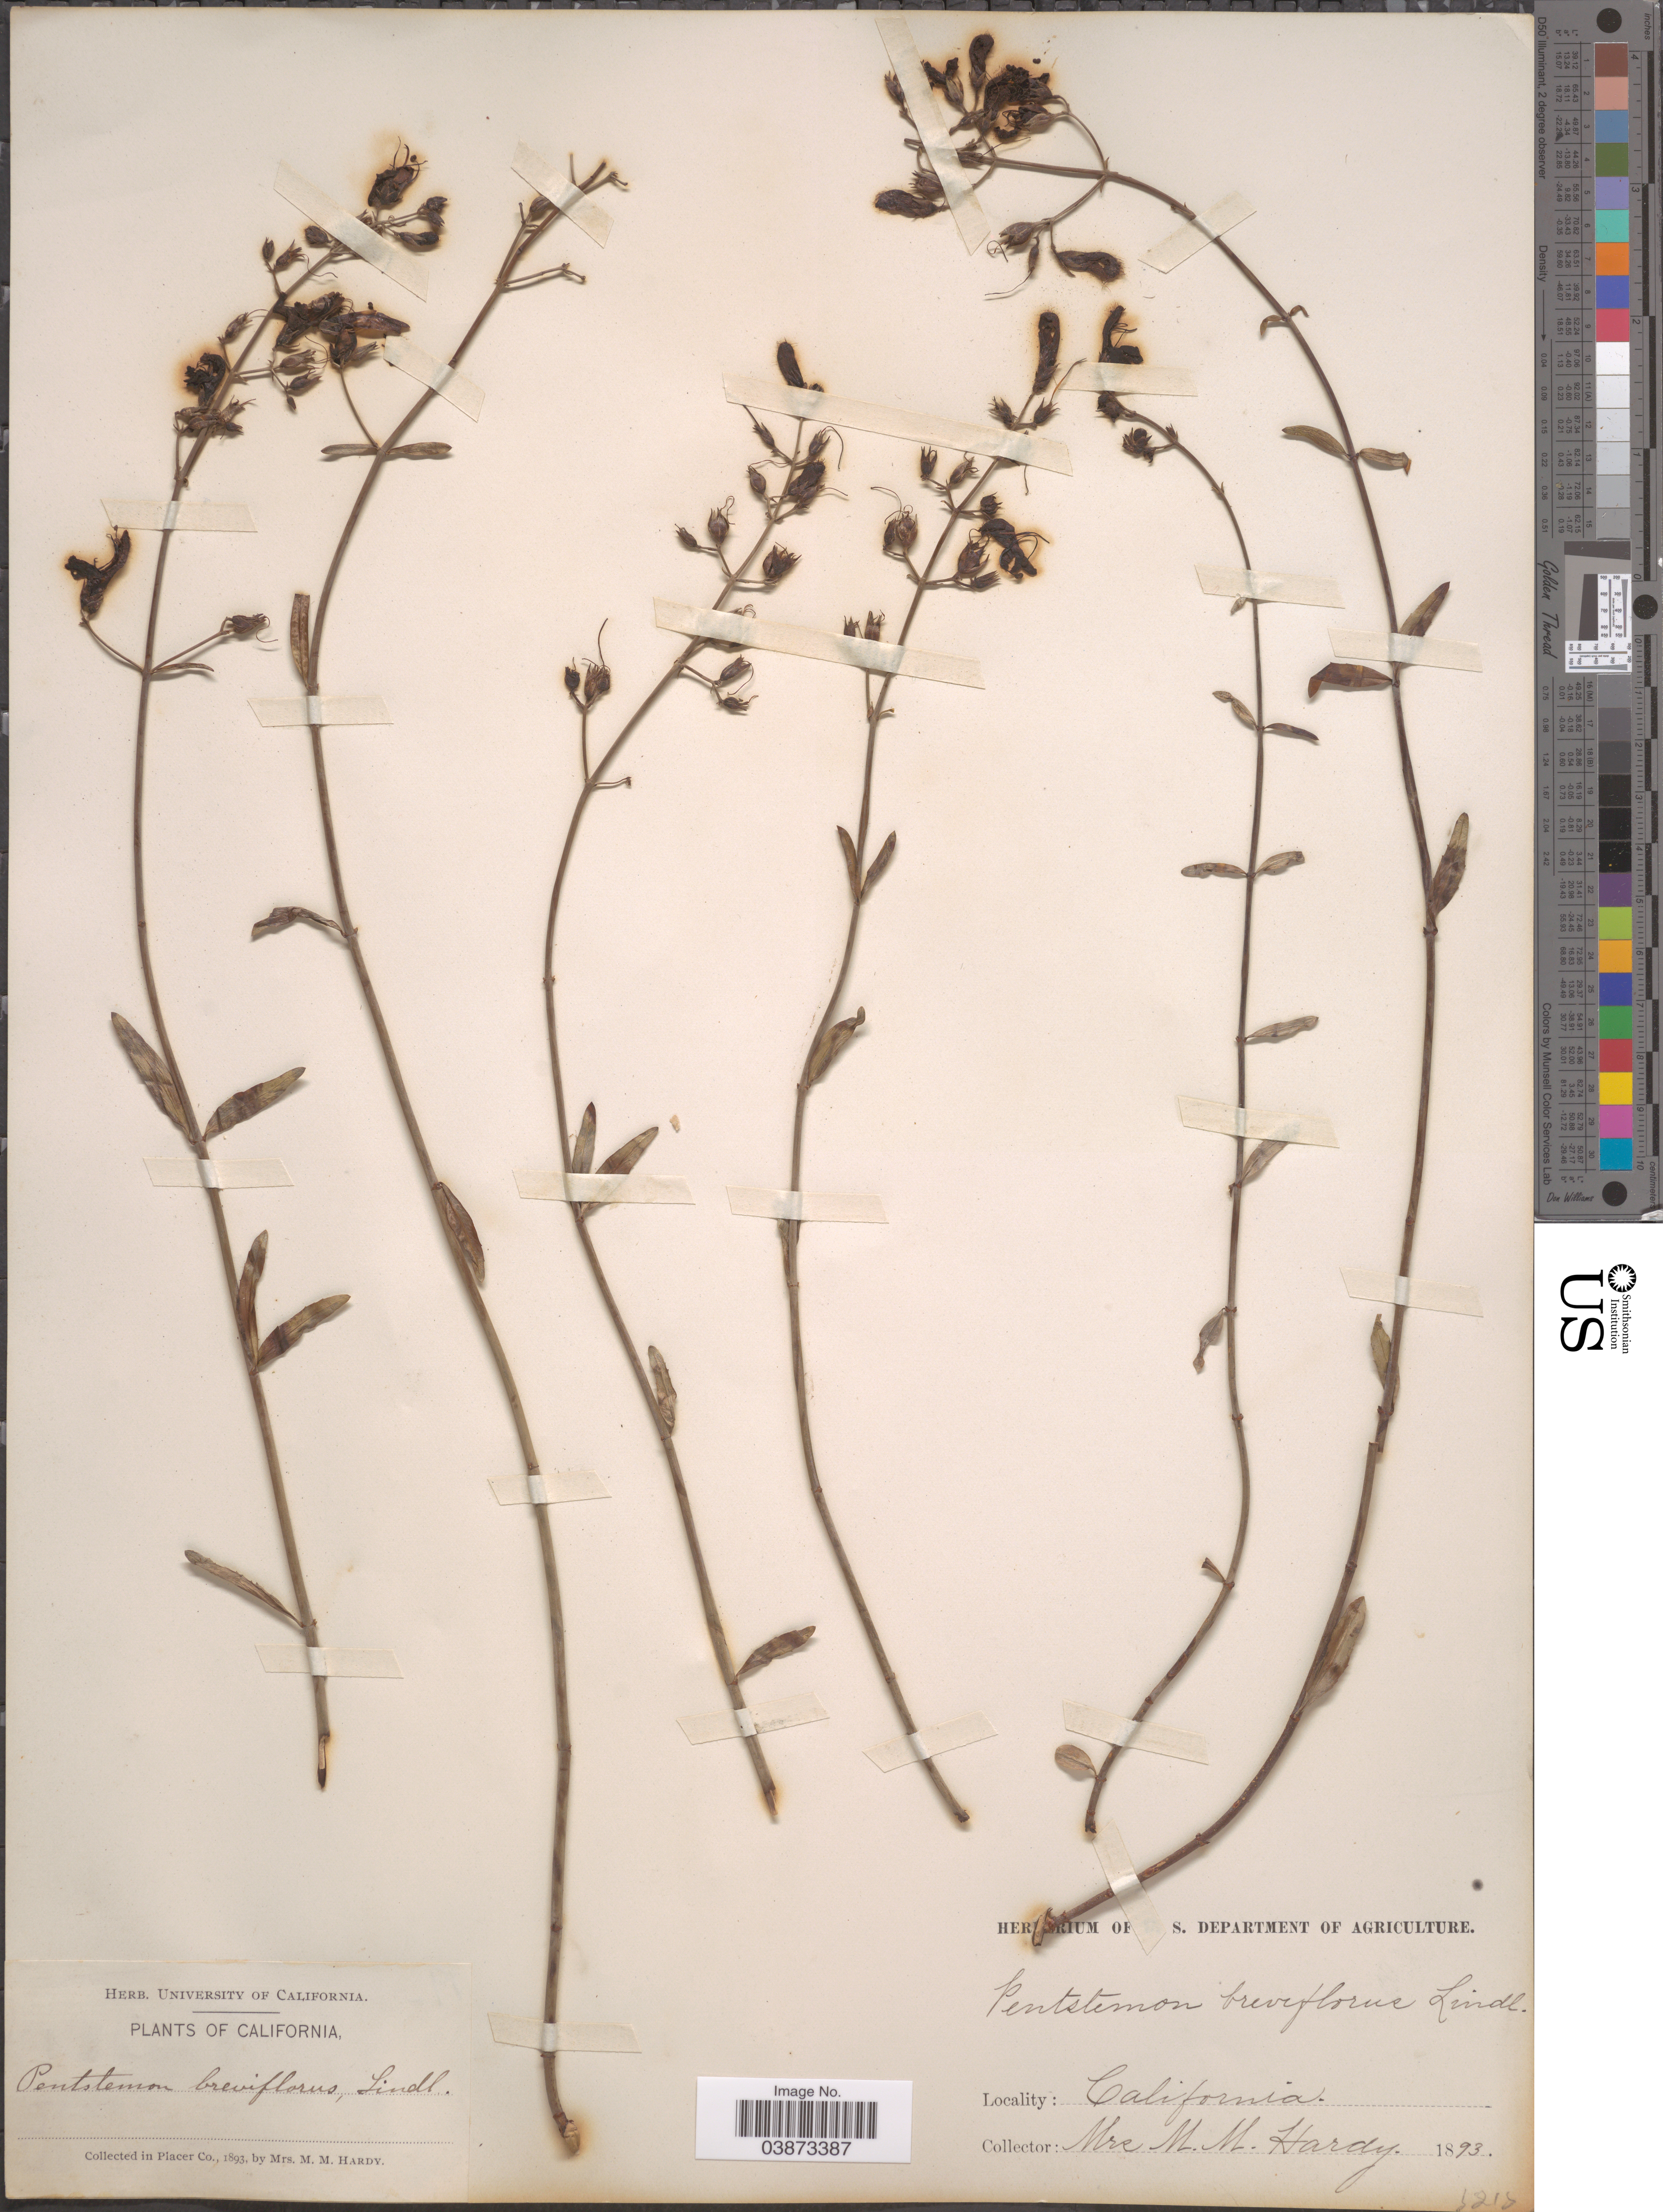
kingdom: Plantae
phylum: Tracheophyta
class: Magnoliopsida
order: Lamiales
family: Plantaginaceae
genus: Penstemon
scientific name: Penstemon breviflorus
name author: Lindl.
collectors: Mrs. M. M. Hardy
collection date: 1893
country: United States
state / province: California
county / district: Placer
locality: In Placer Co.